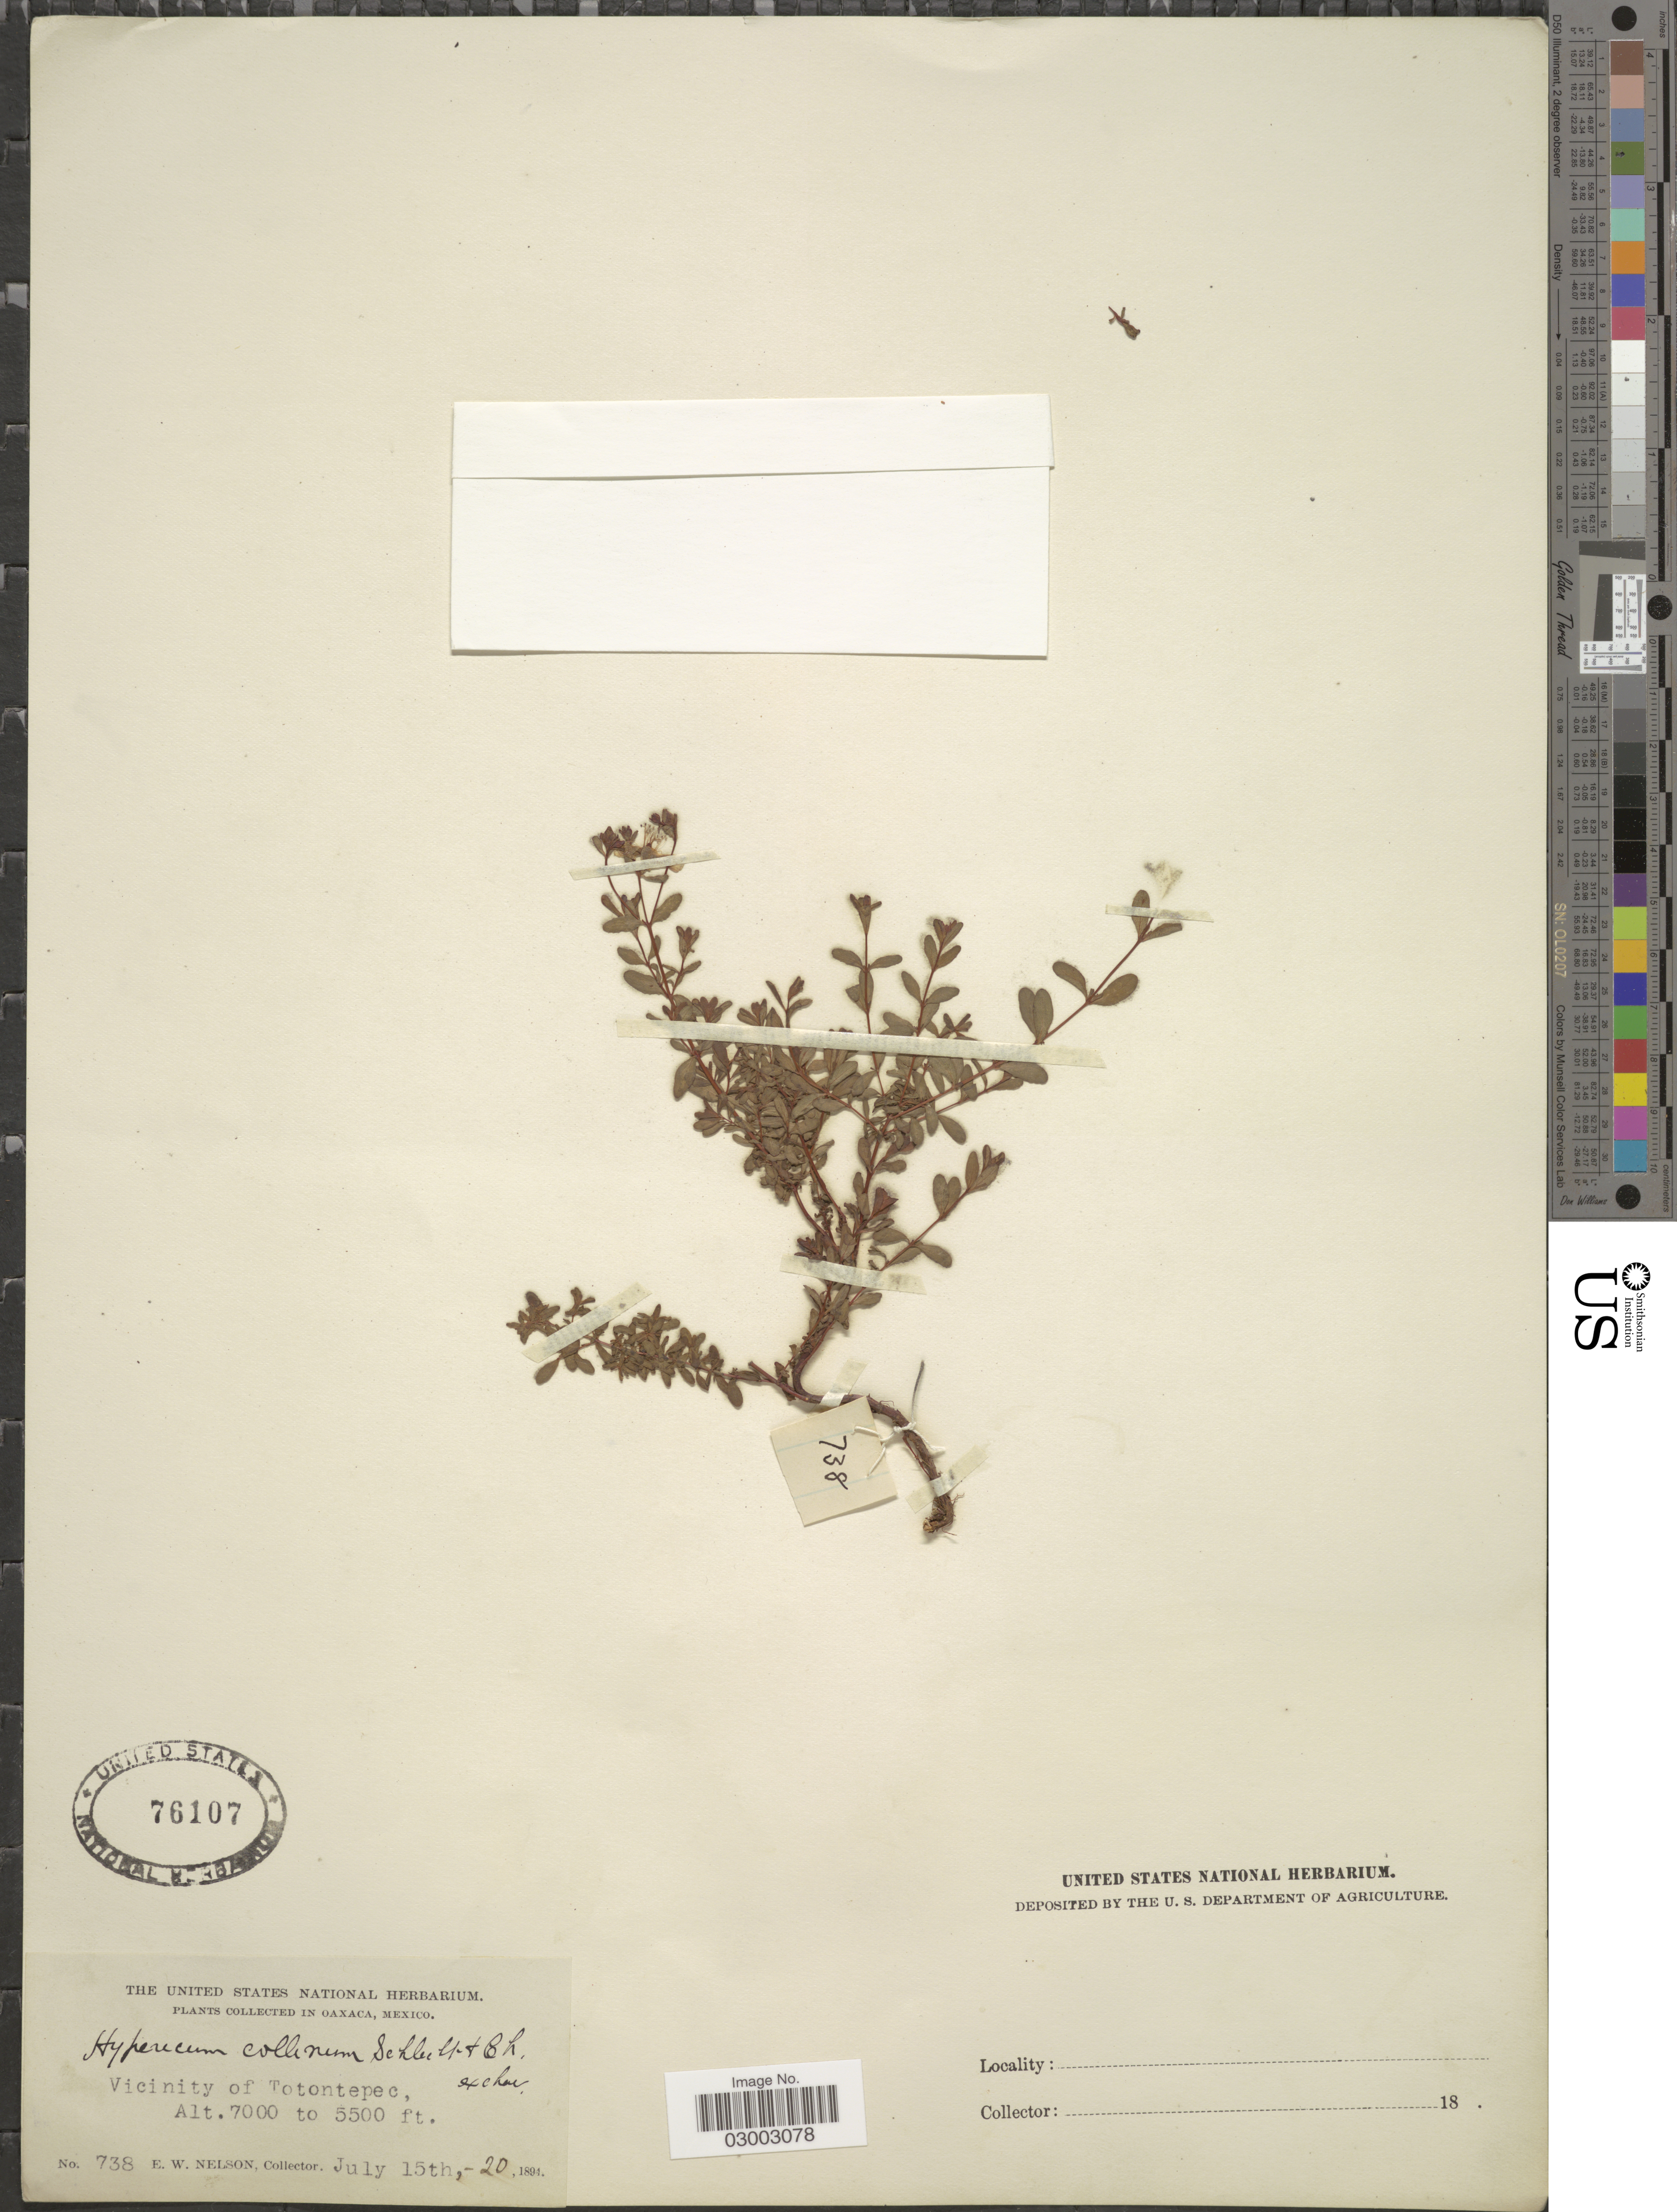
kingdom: Plantae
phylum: Tracheophyta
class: Magnoliopsida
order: Malpighiales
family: Hypericaceae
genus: Hypericum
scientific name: Hypericum collinum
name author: Schltdl. & Cham.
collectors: E. W. Nelson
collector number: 738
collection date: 1894-07-15/1894-07-20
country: Mexico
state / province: Oaxaca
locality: Vicinity of Totontepec.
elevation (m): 1676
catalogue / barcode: US 76107